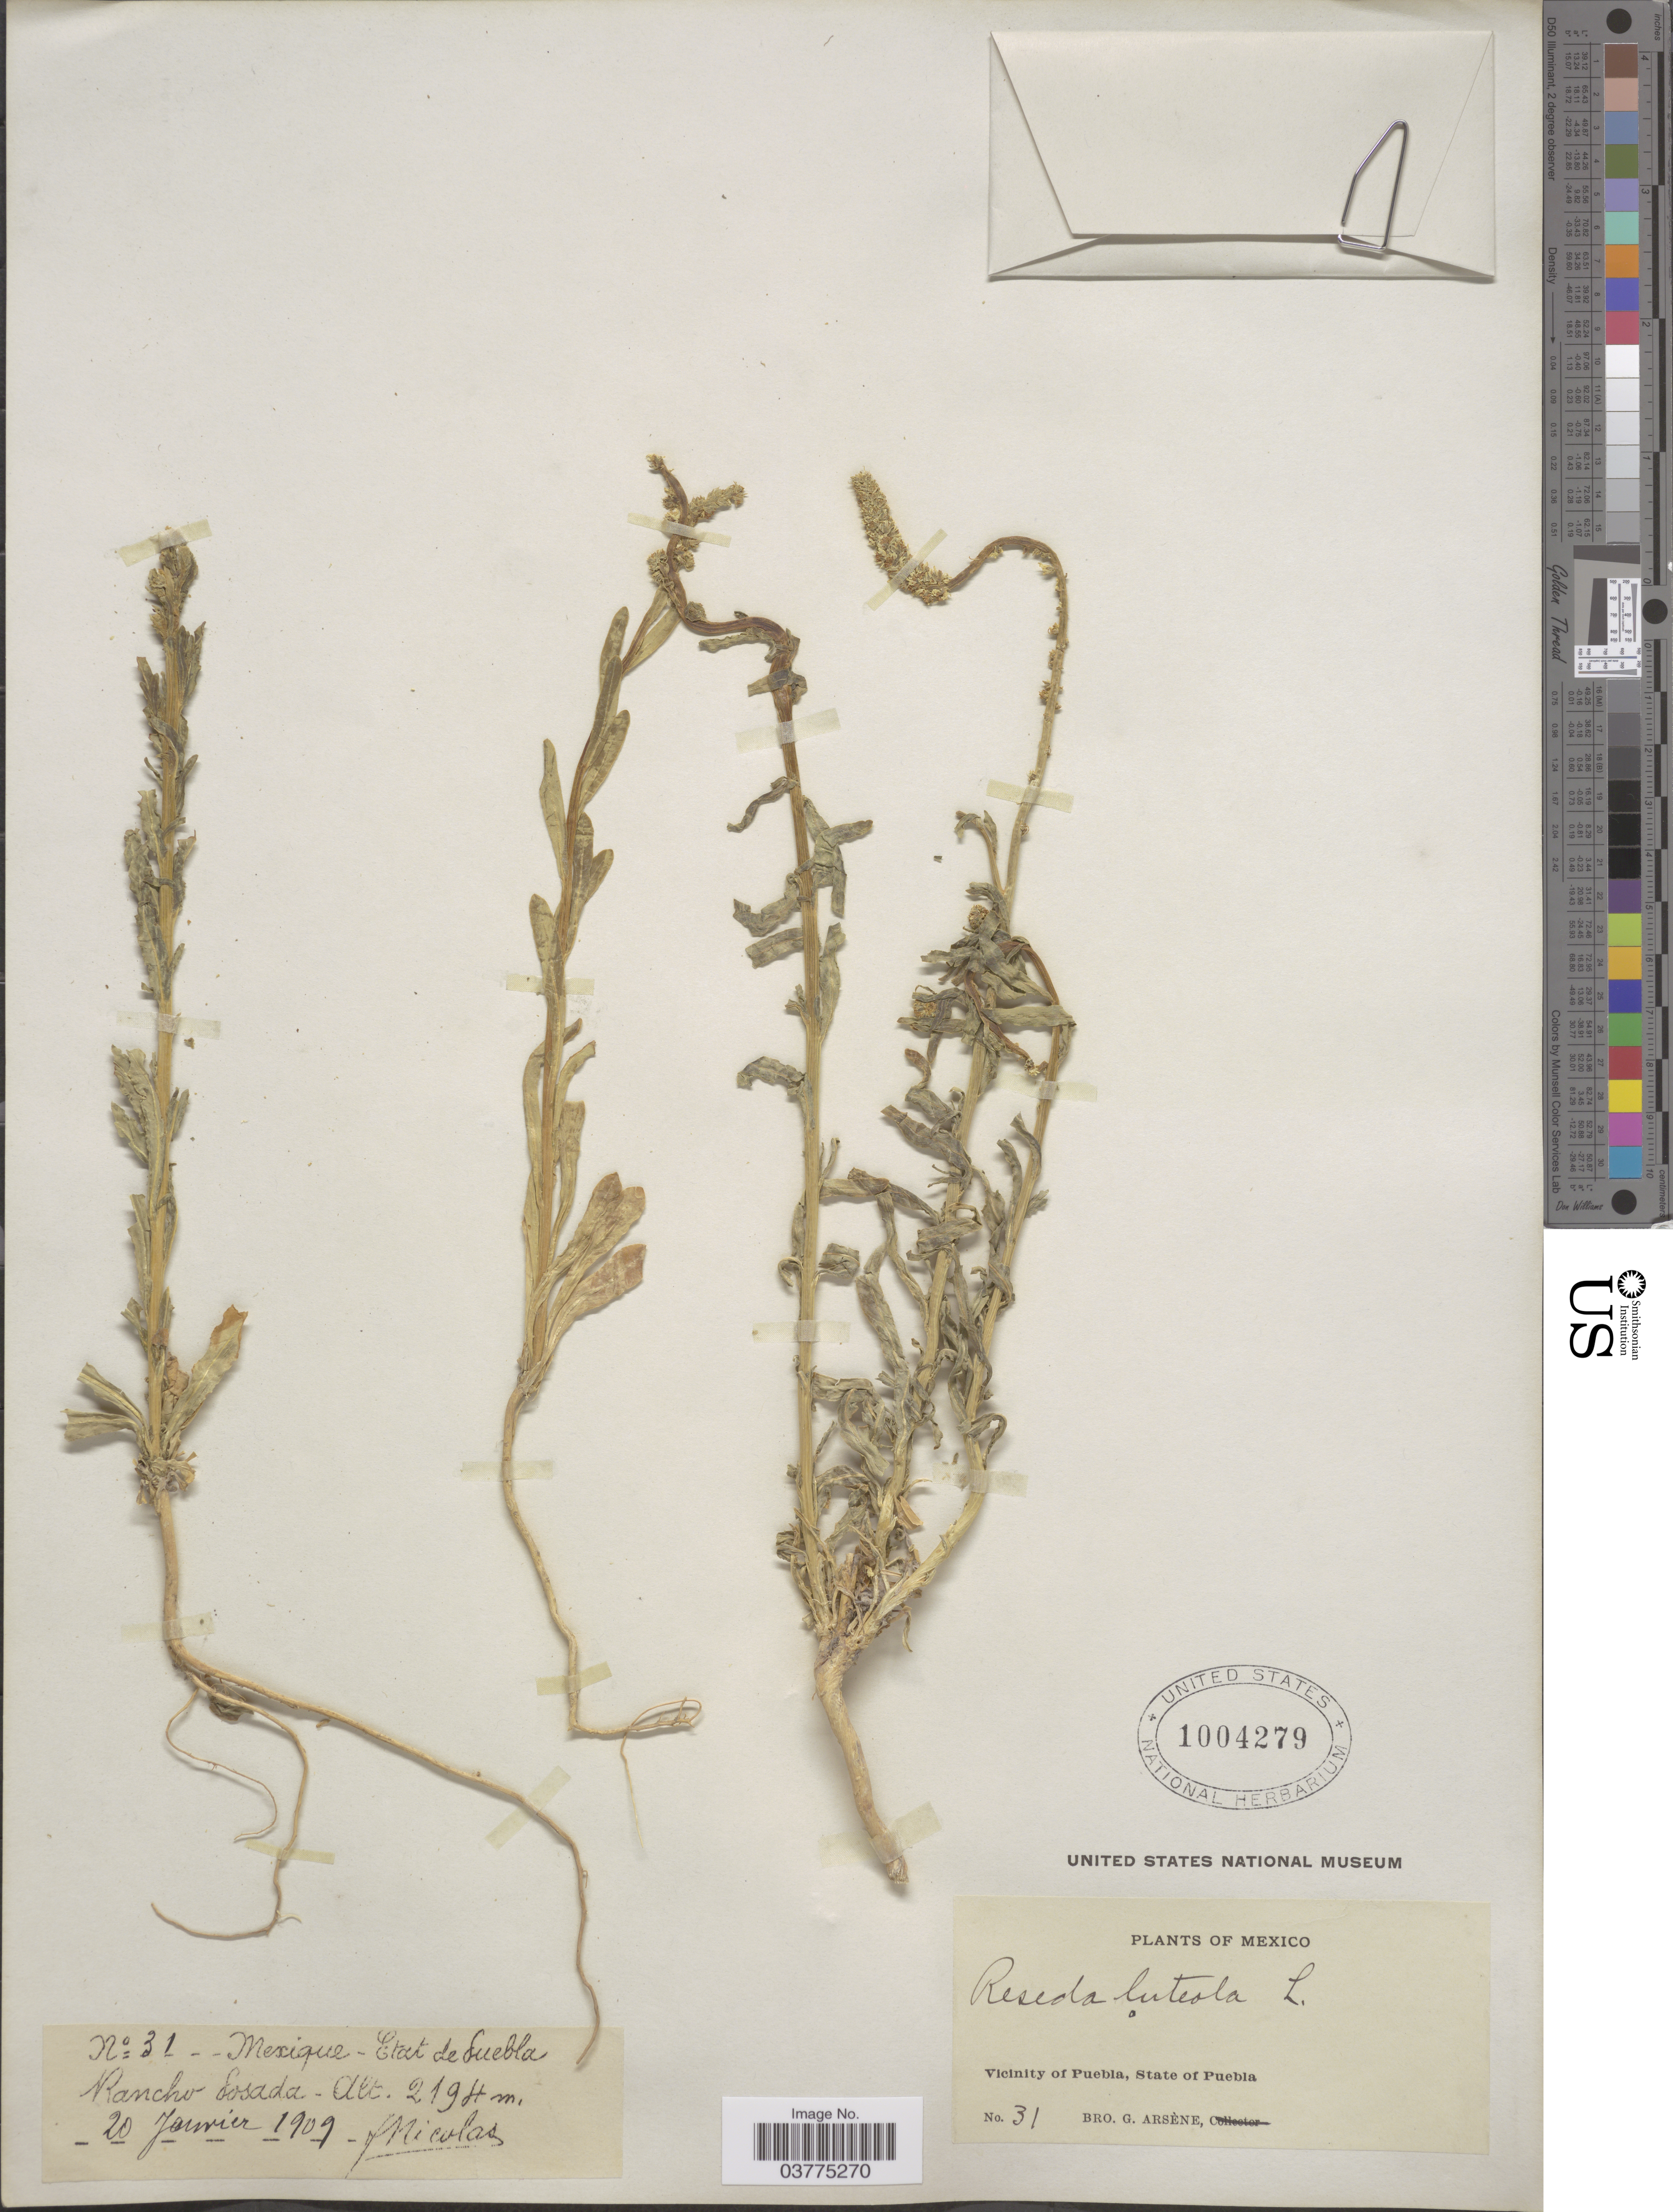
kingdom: Plantae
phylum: Tracheophyta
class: Magnoliopsida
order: Brassicales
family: Resedaceae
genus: Reseda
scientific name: Reseda luteola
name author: L.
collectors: F. Nicolas & Bro. G. Arsène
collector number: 31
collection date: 1909-01-20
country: Mexico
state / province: Puebla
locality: Mexique - Etat de Puebla Rancho Sosada*. Vicinity of Puebla.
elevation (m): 67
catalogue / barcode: US 1004279